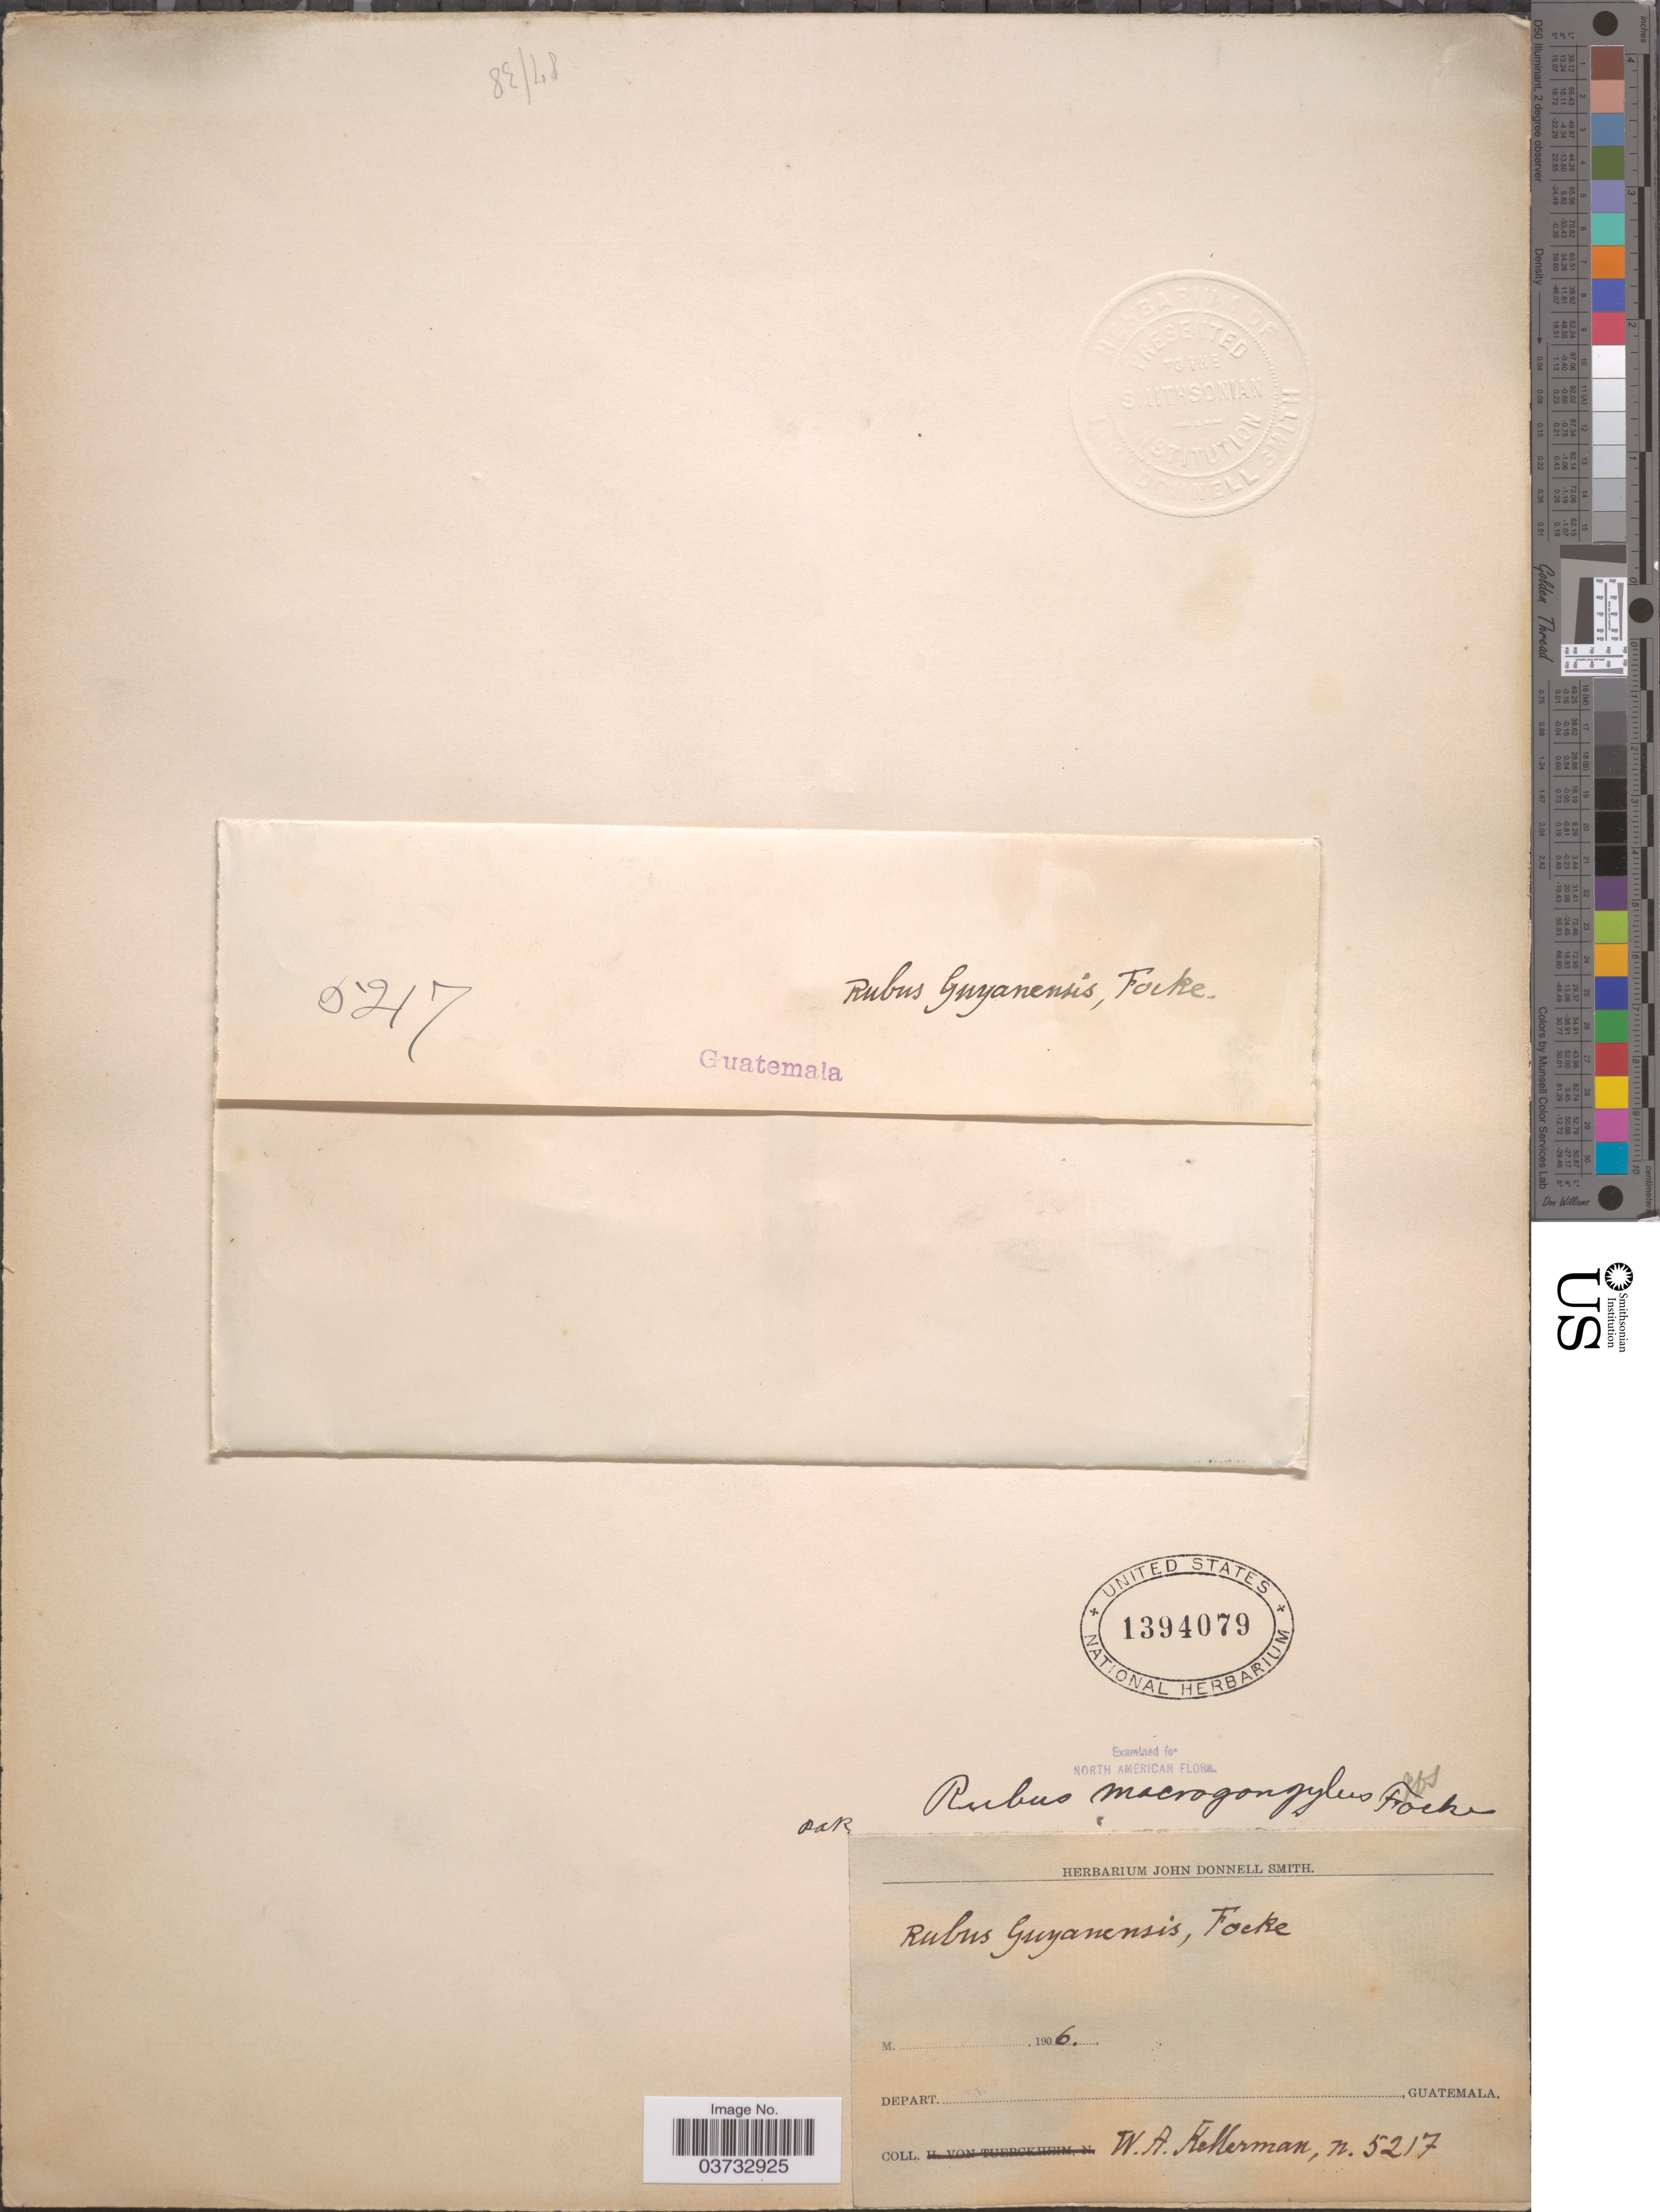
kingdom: Plantae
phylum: Tracheophyta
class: Magnoliopsida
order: Rosales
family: Rosaceae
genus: Rubus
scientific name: Rubus macrogongylus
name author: Focke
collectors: W. Kellerman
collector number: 5217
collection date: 1906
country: Guatemala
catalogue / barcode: US 1394079